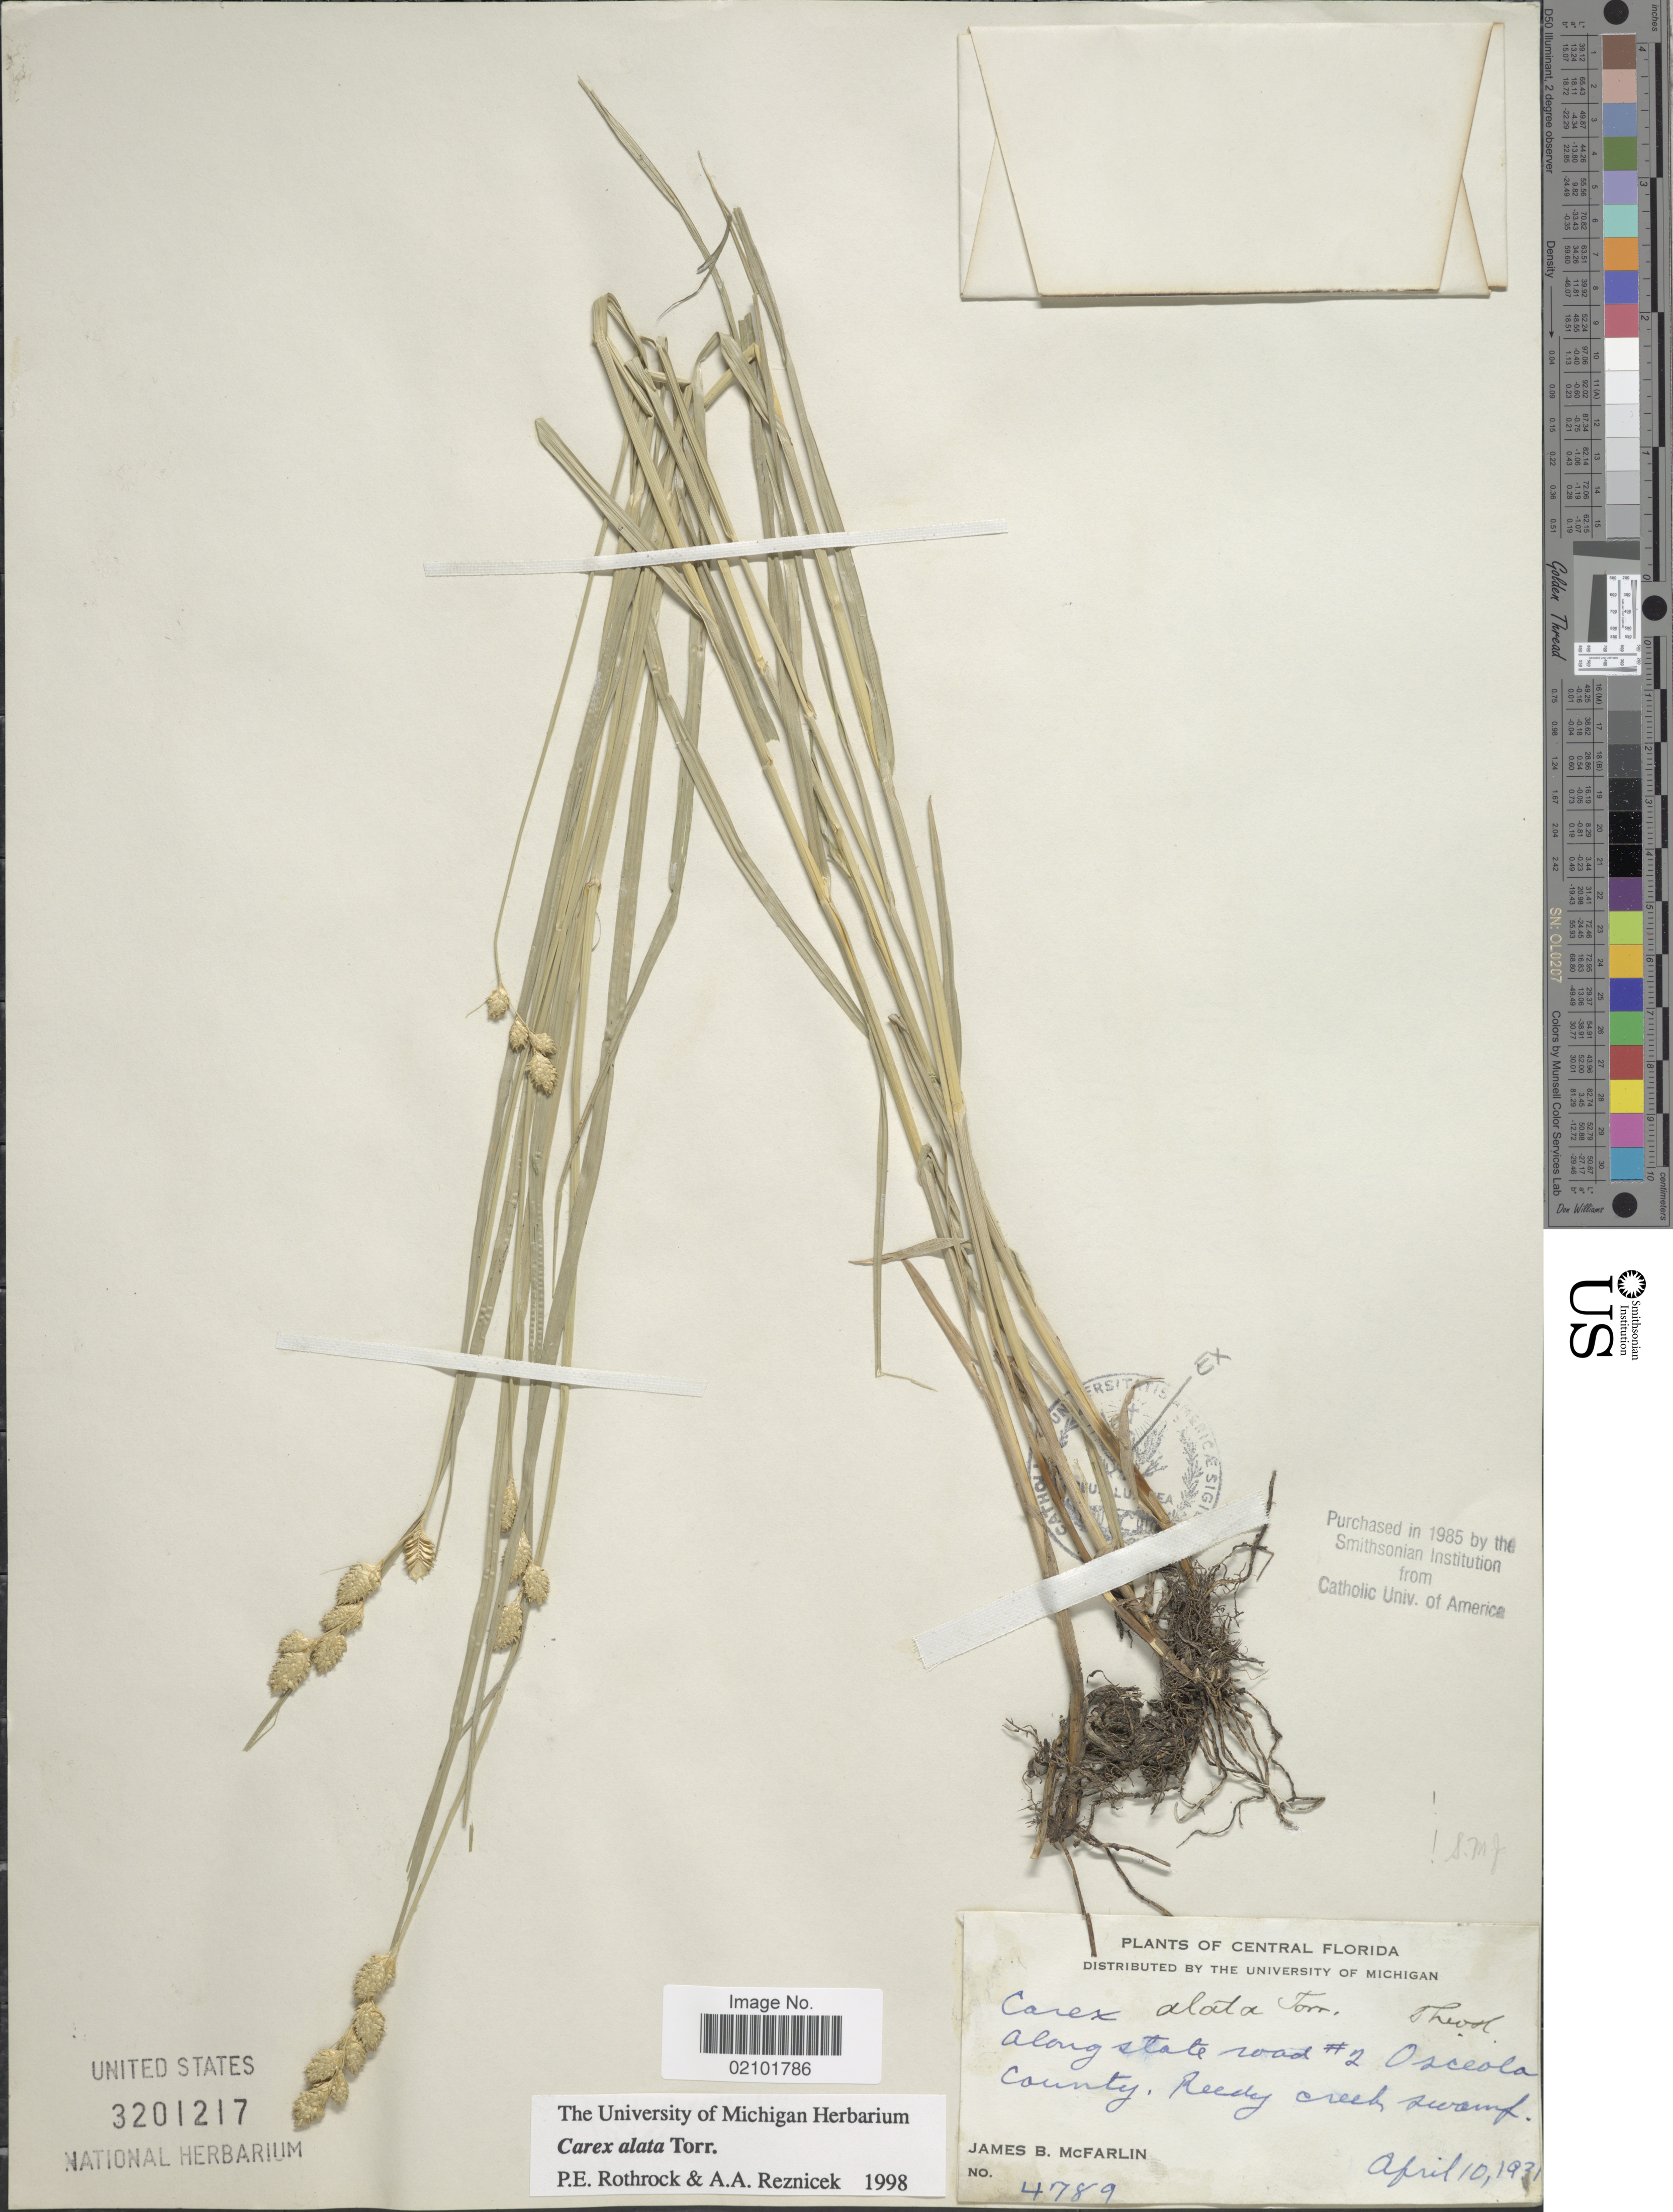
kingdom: Plantae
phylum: Tracheophyta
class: Liliopsida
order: Poales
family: Cyperaceae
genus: Carex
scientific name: Carex alata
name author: Torr.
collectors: J. McFarlin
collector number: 4789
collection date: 1931-04-10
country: United States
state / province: Florida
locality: Central Florida. Along state road #2 Osceola County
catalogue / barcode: US 3201217